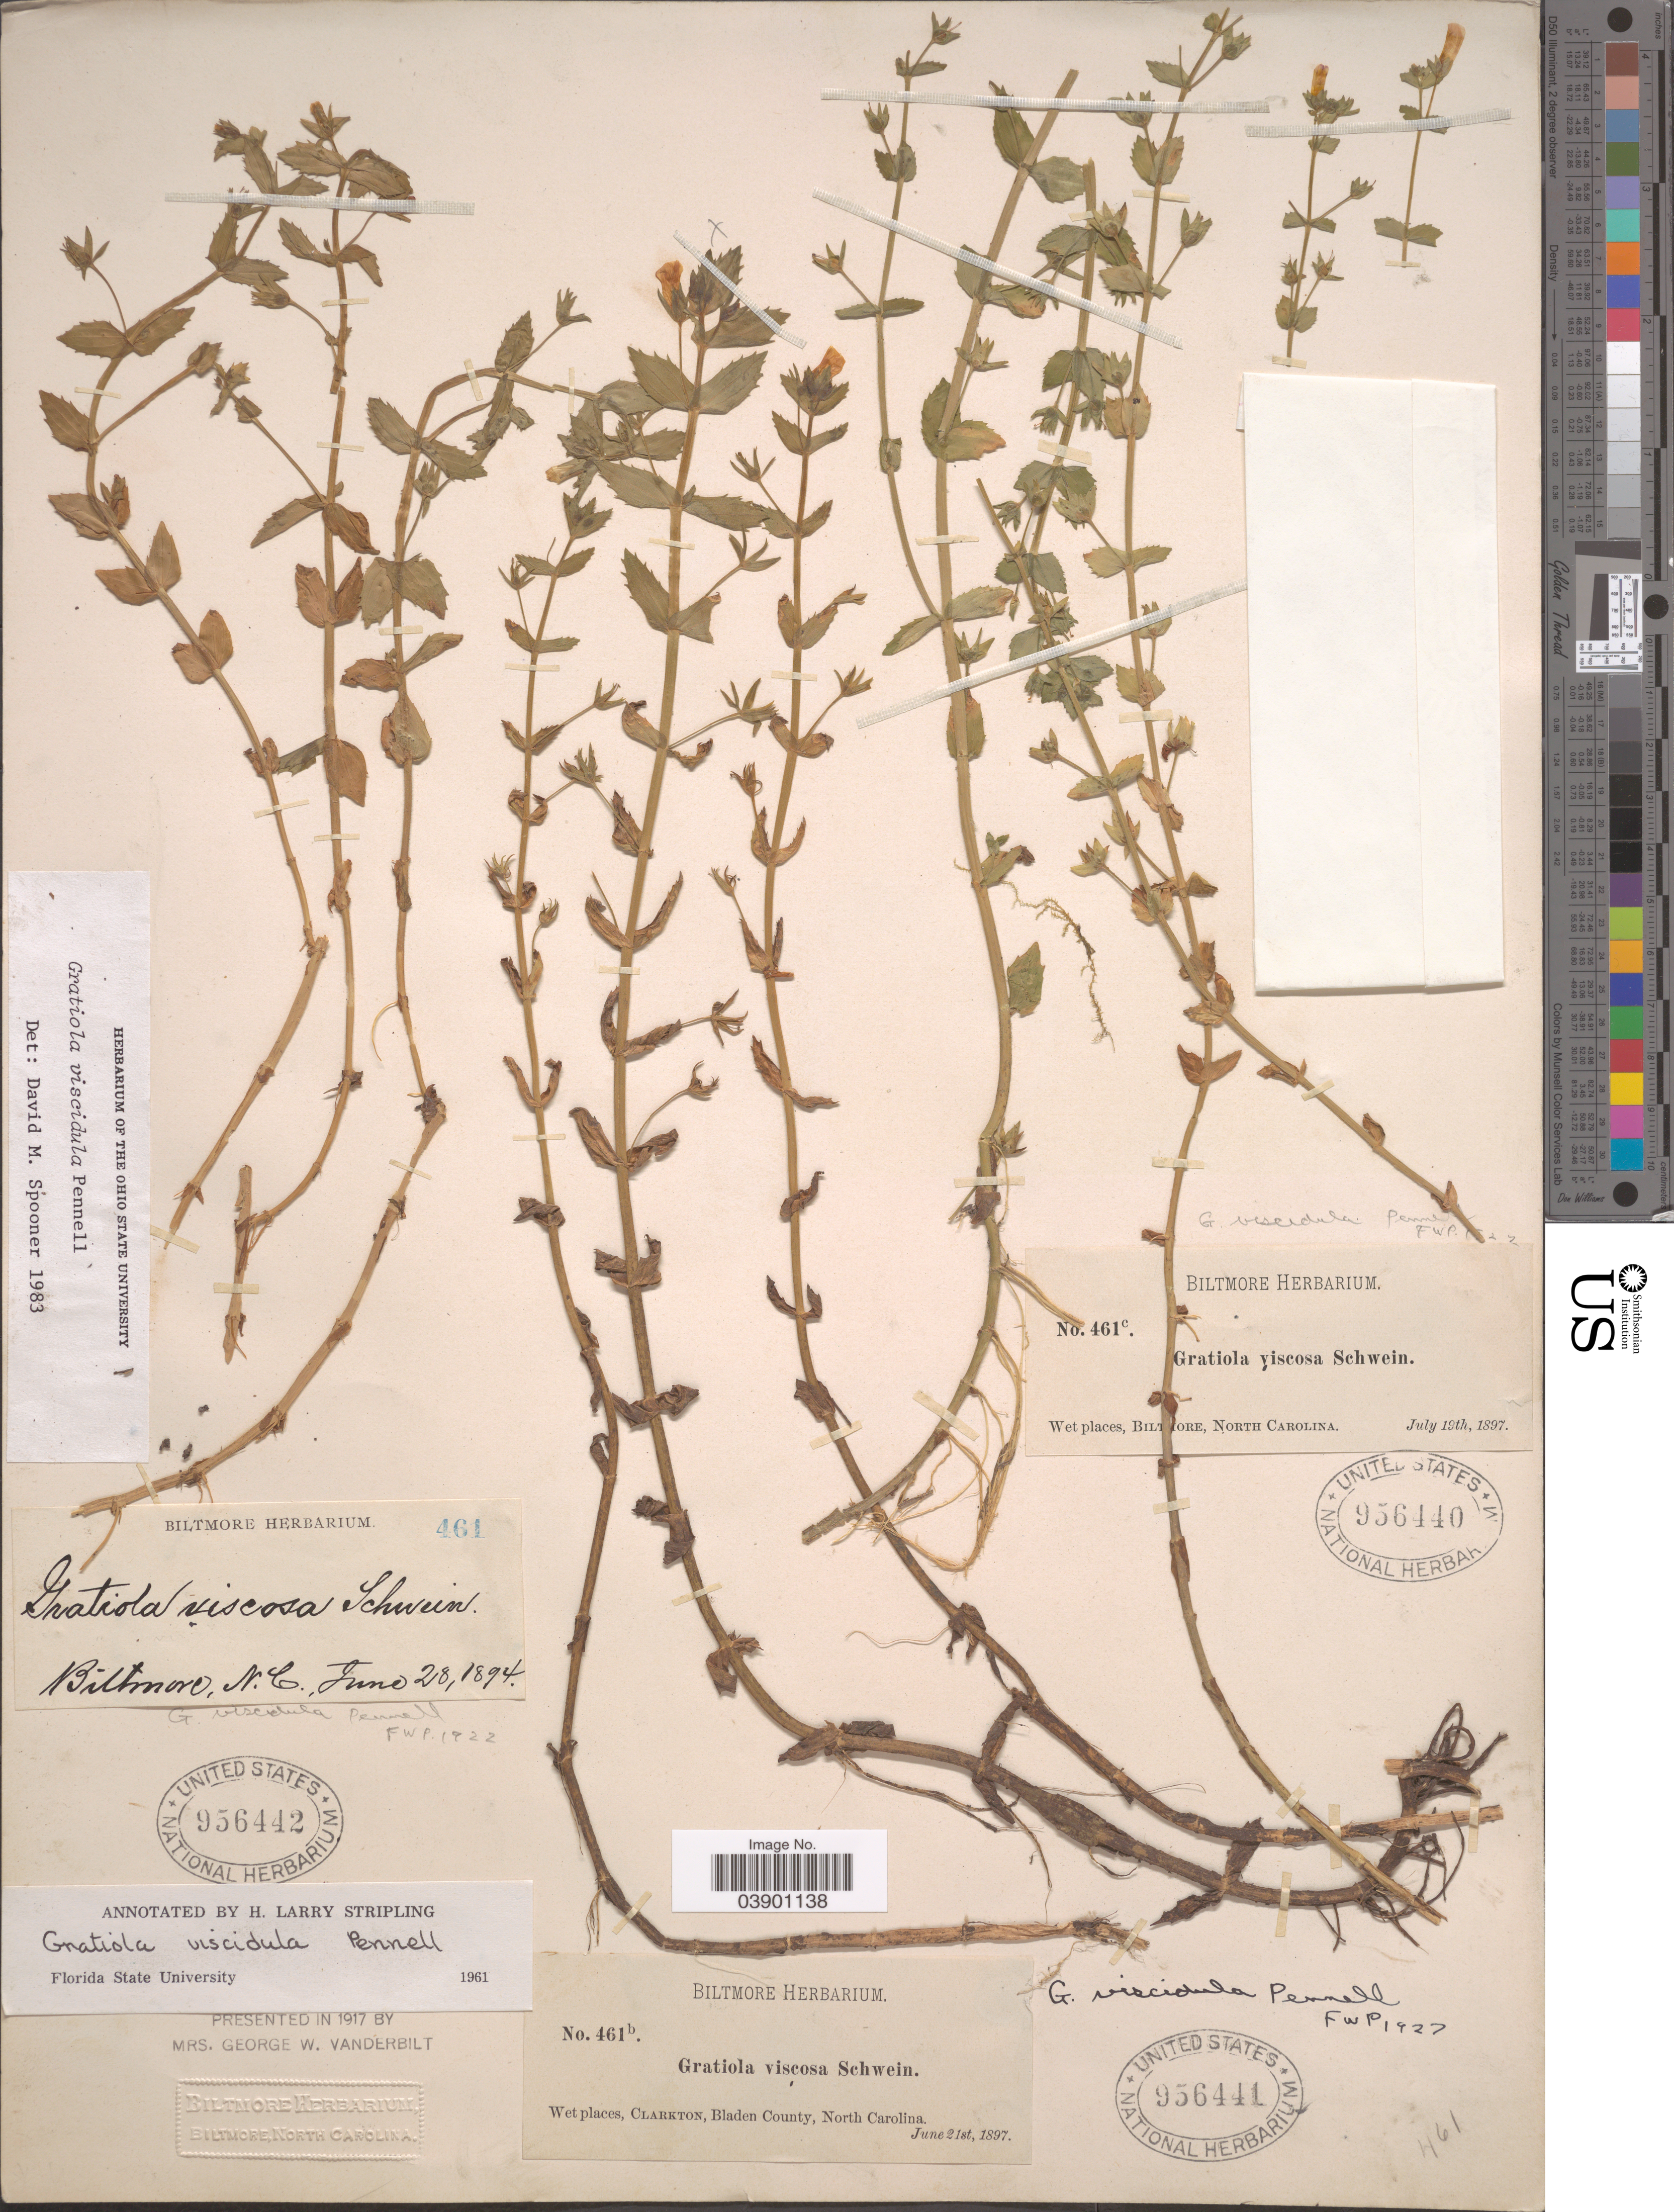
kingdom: Plantae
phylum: Tracheophyta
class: Magnoliopsida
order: Lamiales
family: Plantaginaceae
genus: Gratiola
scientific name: Gratiola viscidula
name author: Pennell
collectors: ex herb. Biltmore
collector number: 461c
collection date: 1897-07-19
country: United States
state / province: North Carolina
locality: Biltmore.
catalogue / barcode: US 956440-2